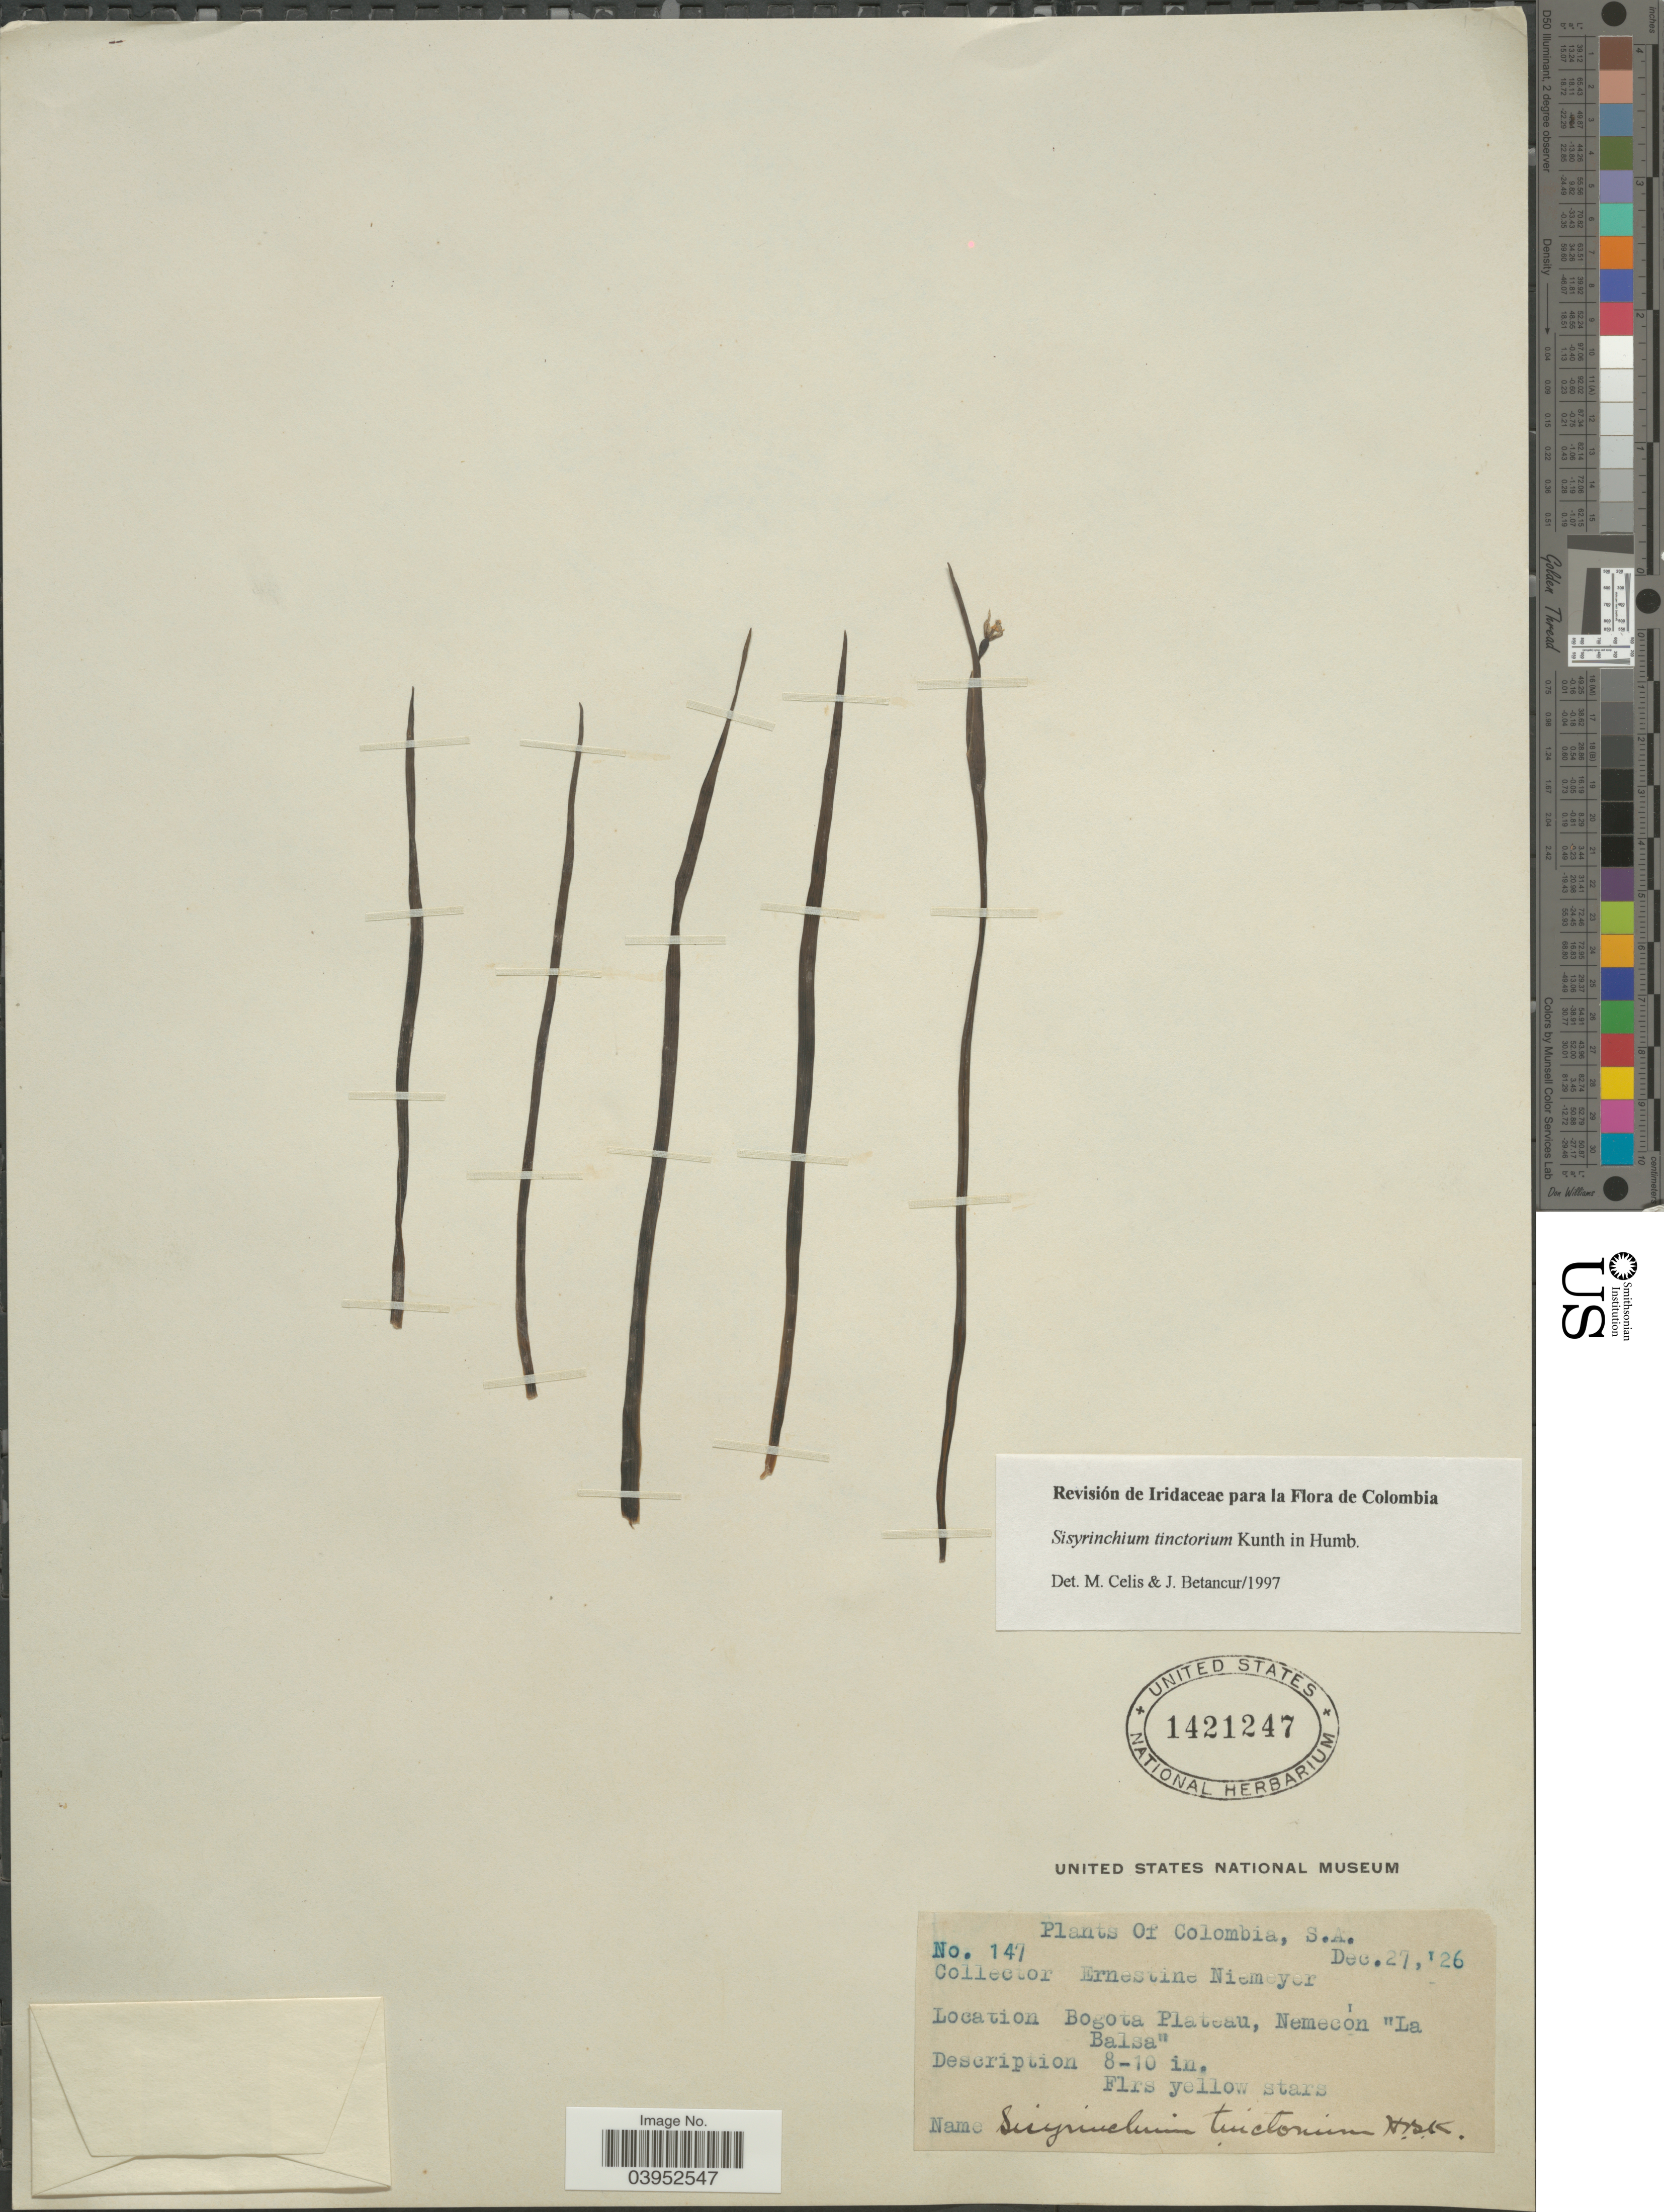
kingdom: Plantae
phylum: Tracheophyta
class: Liliopsida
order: Asparagales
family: Iridaceae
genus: Sisyrinchium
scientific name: Sisyrinchium tinctorium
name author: Kunth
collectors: E. H. Niemeyer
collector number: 147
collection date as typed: Transcribed d/m/y: 27/12/26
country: Colombia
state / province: Bogota D.C.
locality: Bogota Plateau, Nemecón "La Balsa".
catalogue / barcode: US 1421247